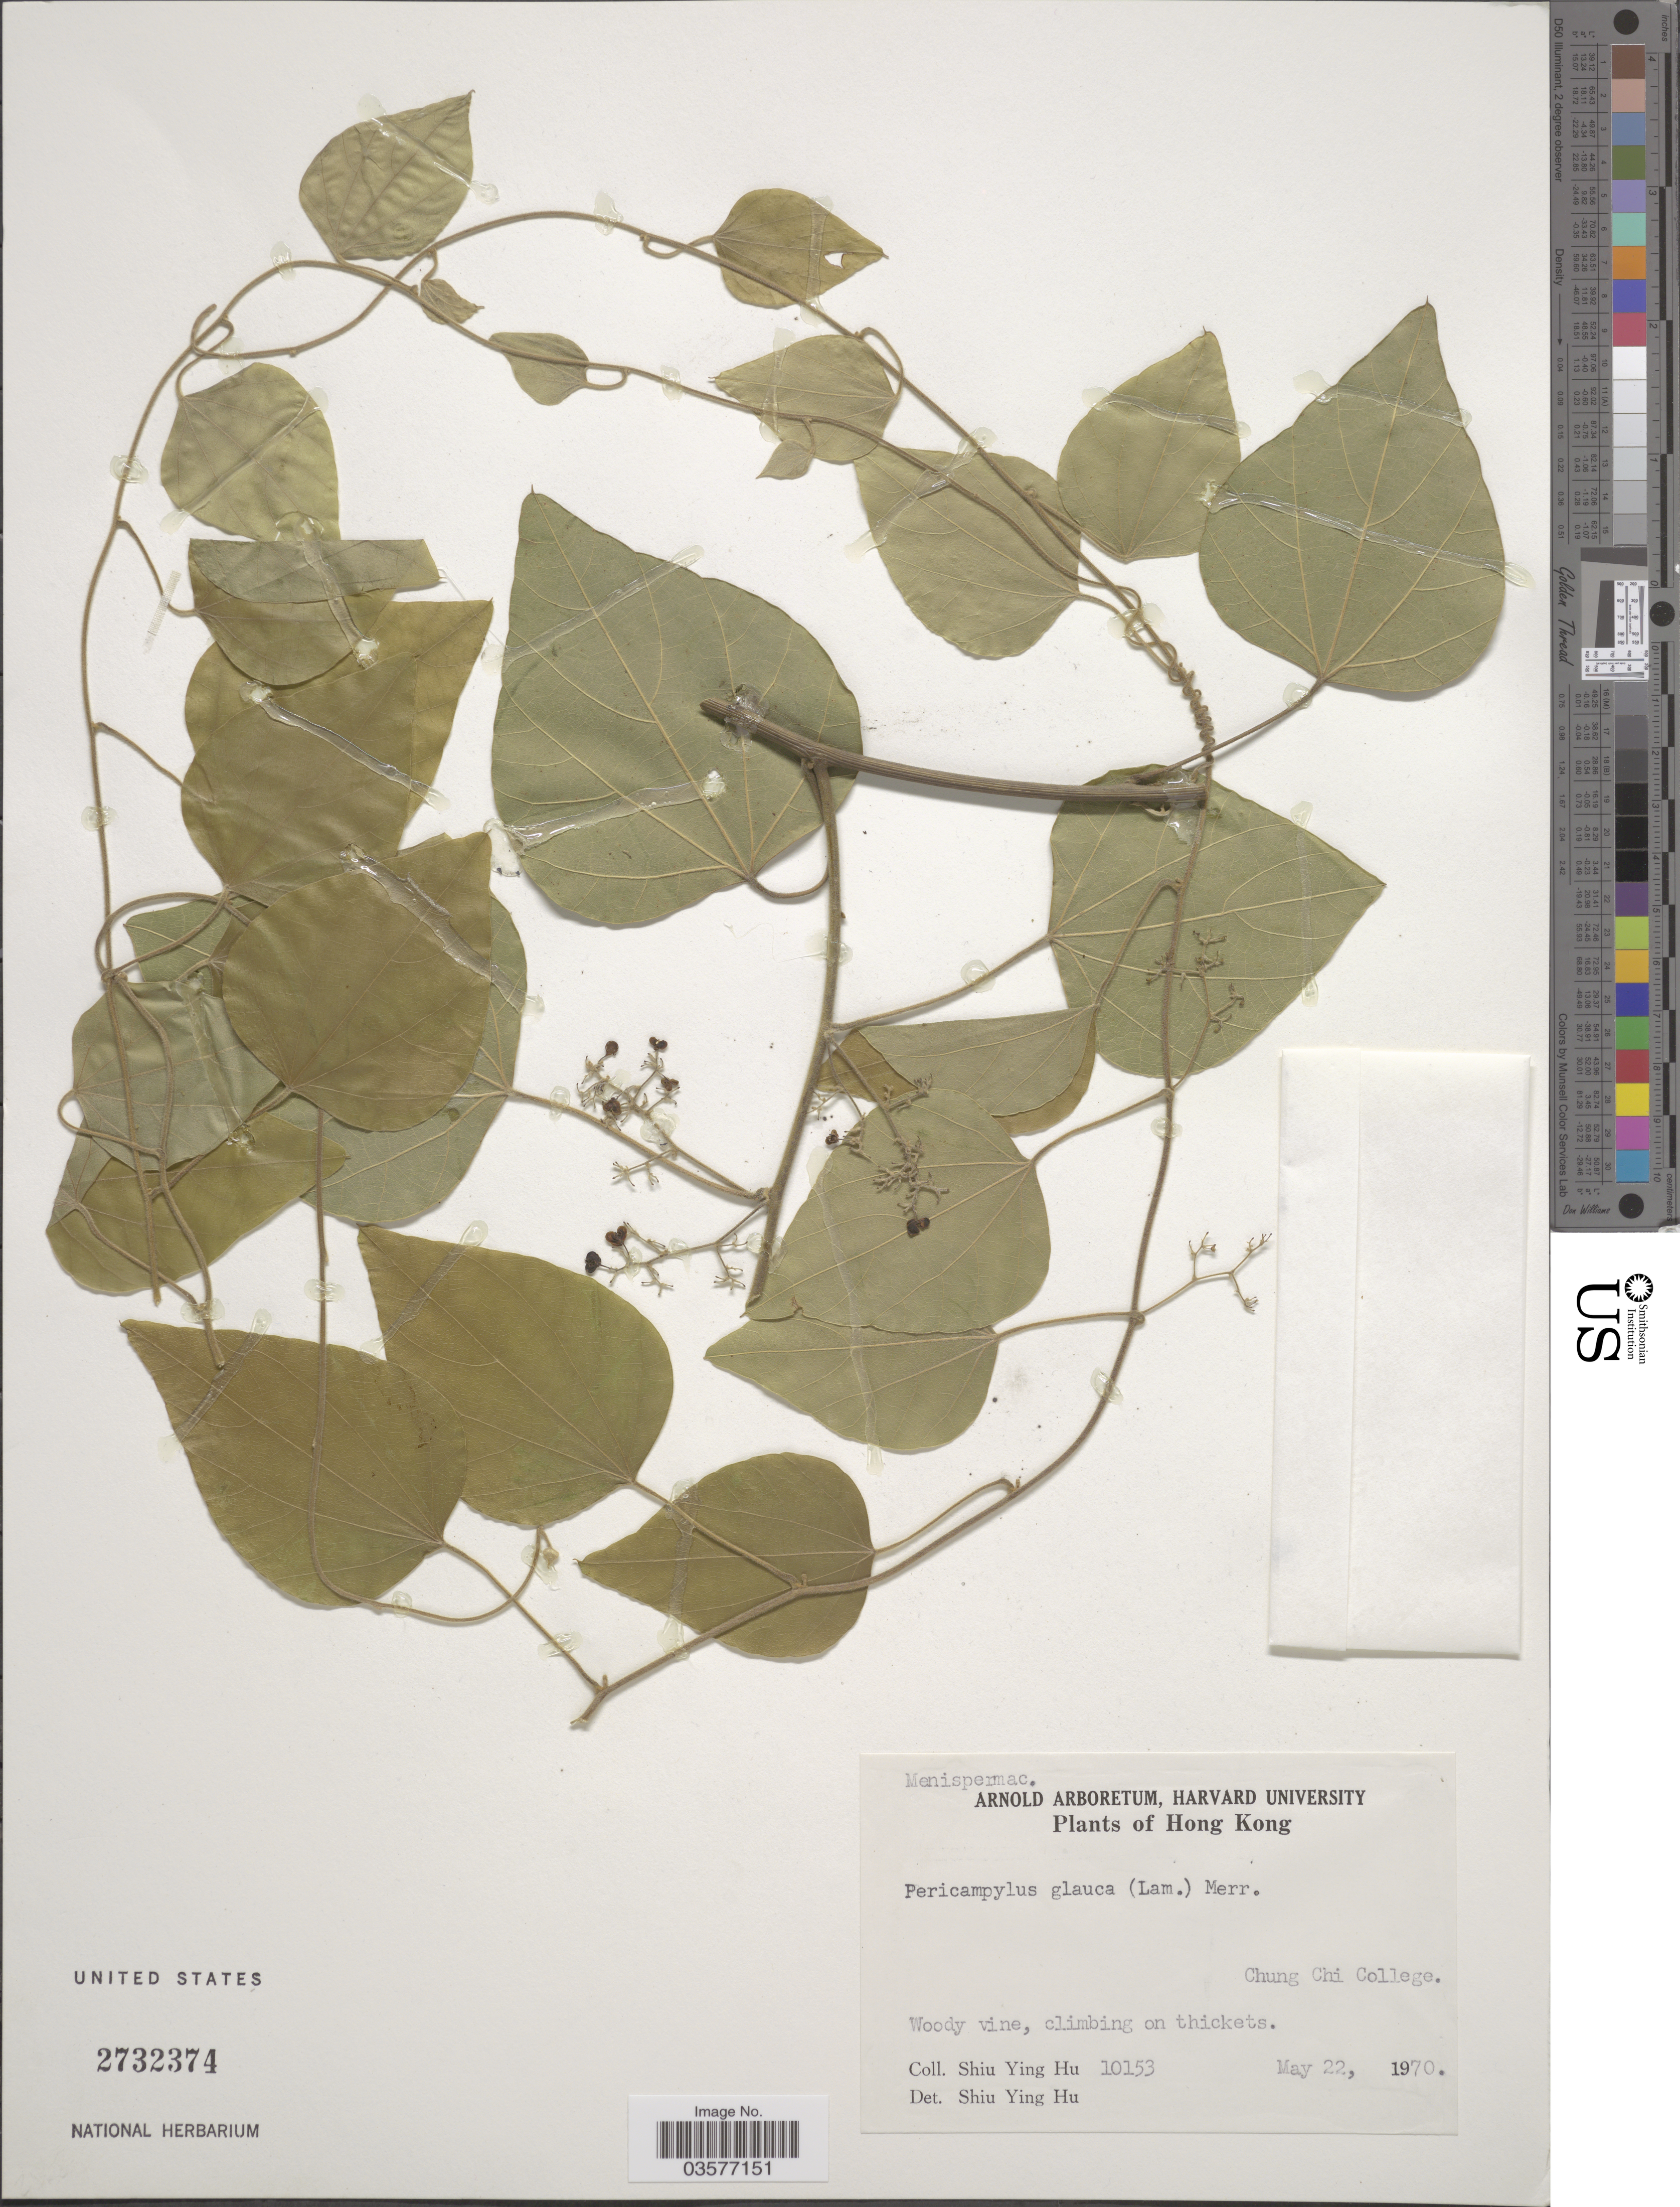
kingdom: Plantae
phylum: Tracheophyta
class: Magnoliopsida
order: Ranunculales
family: Menispermaceae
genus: Pericampylus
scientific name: Pericampylus glaucus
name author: (Lam.) Merr.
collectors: S. Y. Hu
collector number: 10153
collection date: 1970-05-22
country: China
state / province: Hong Kong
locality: Chung Chi College.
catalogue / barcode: US 2732374